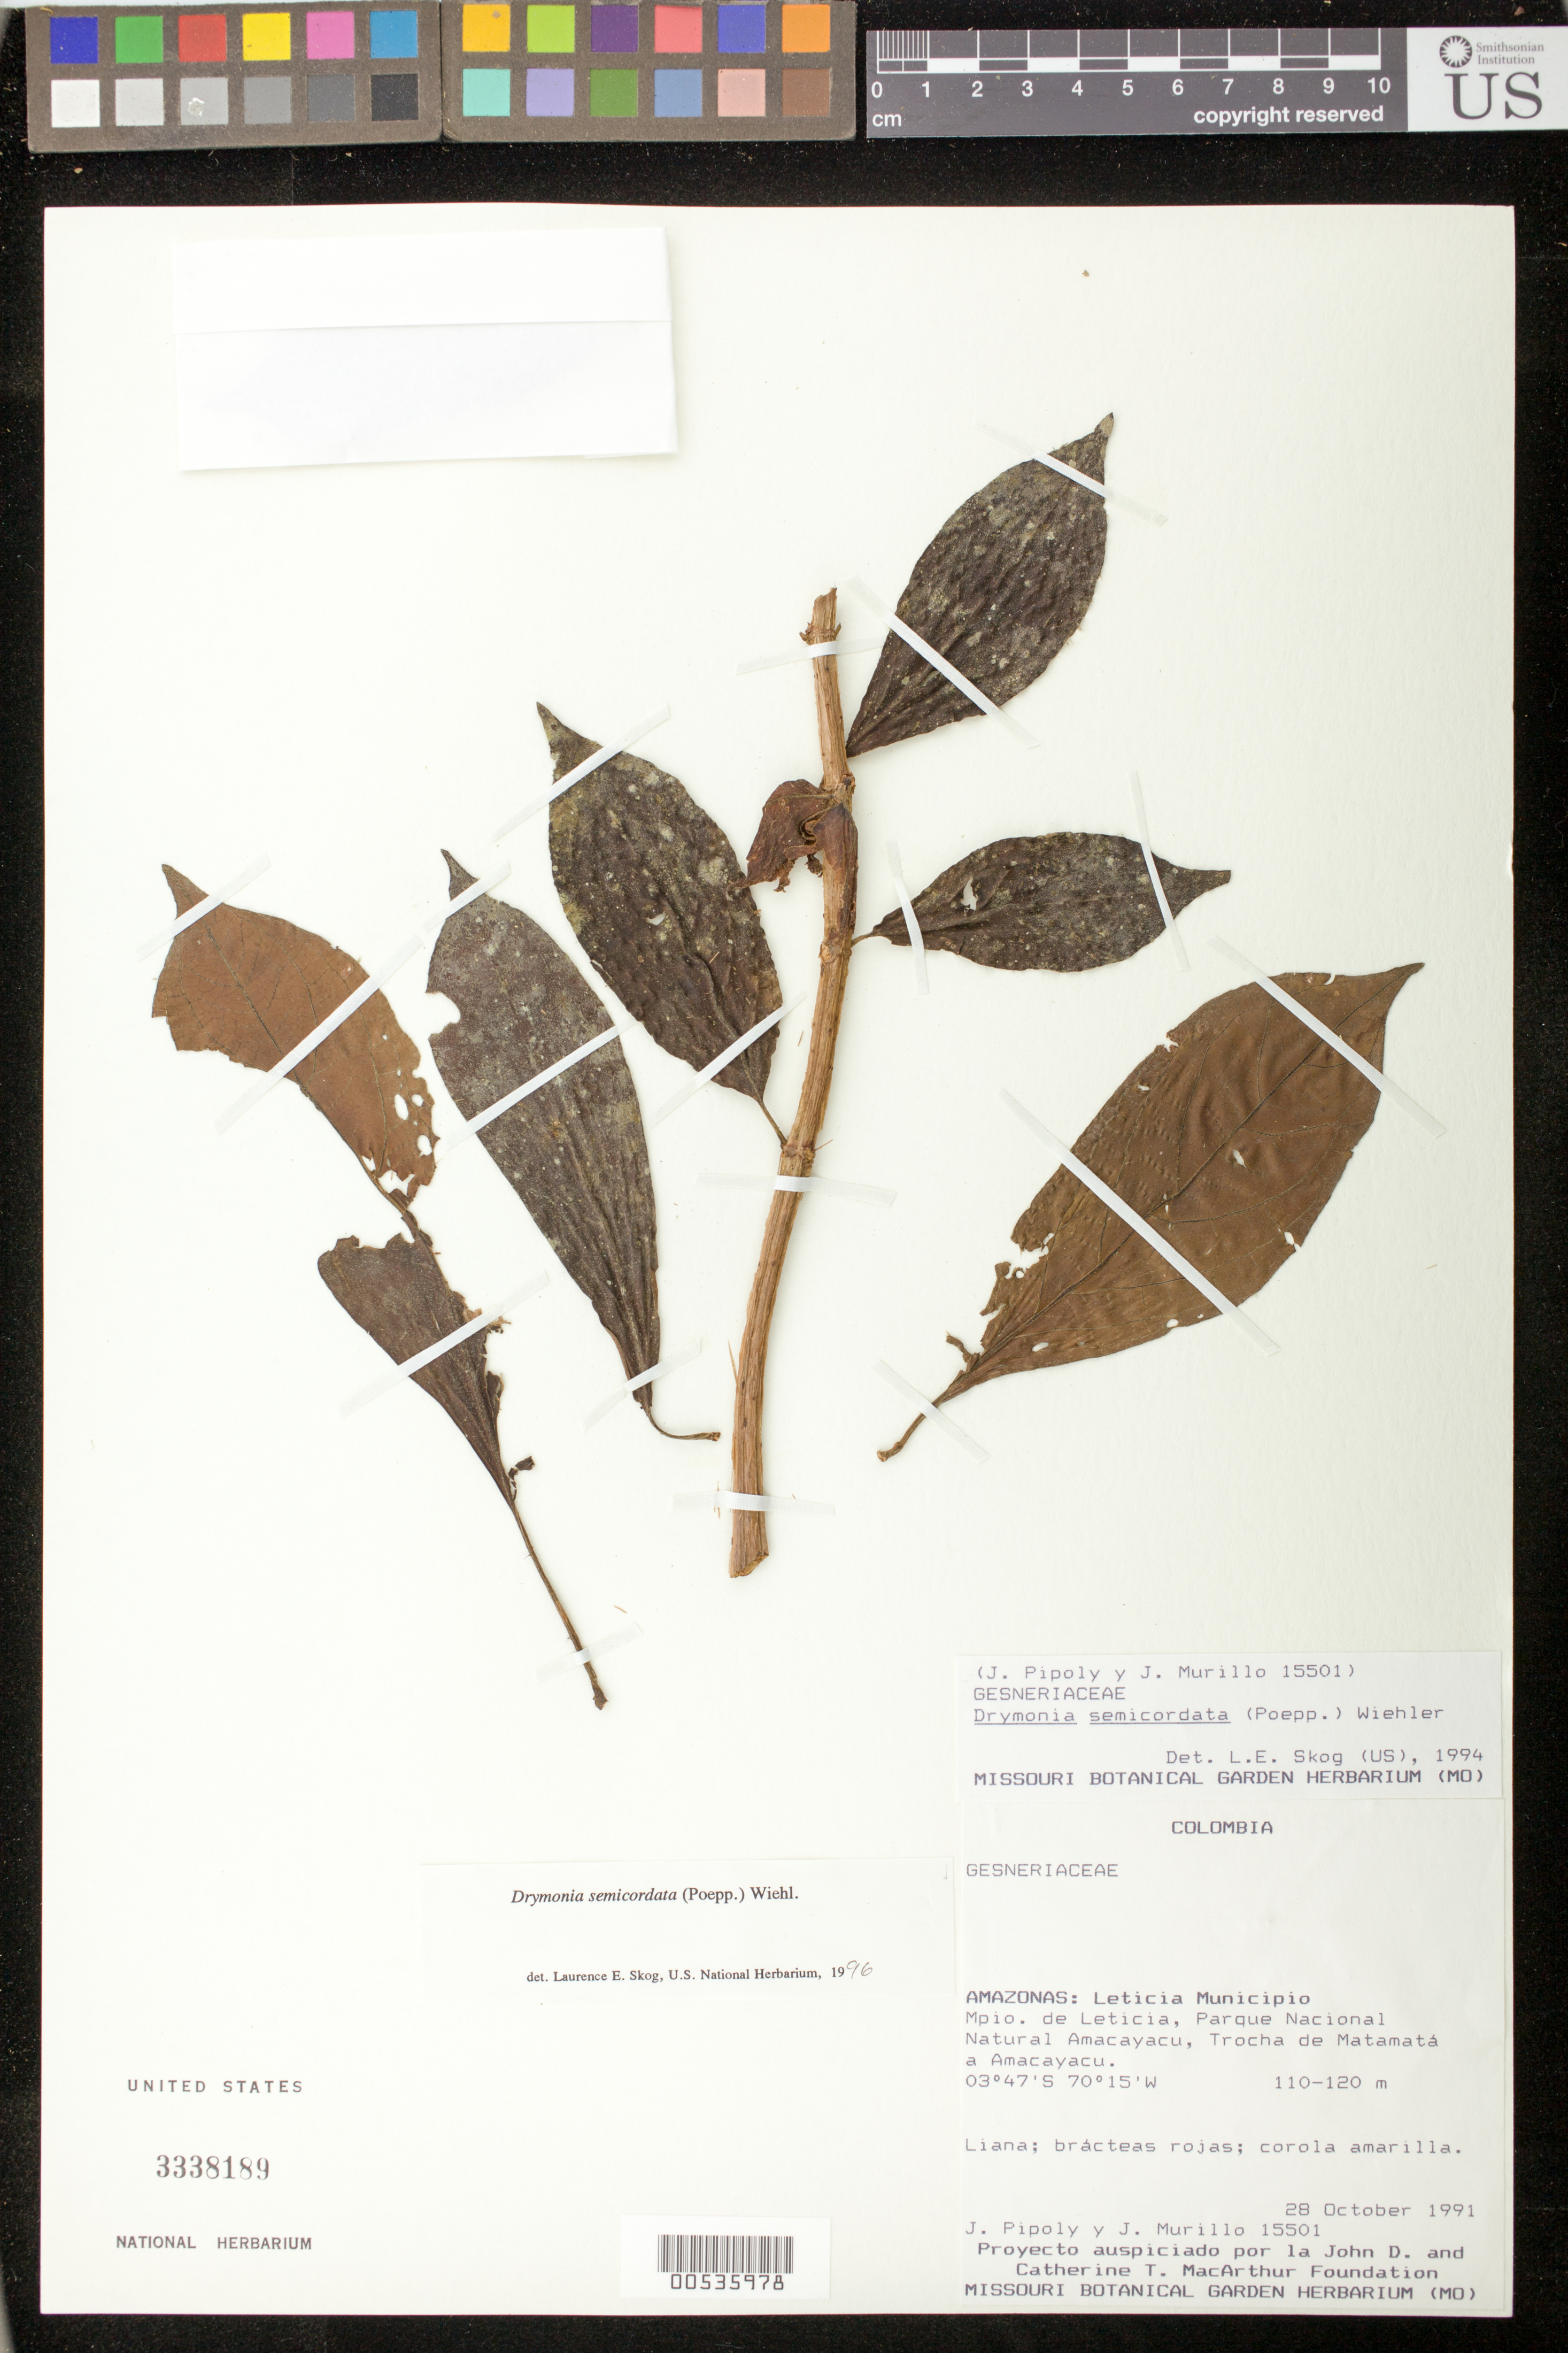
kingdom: Plantae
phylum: Tracheophyta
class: Magnoliopsida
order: Lamiales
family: Gesneriaceae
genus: Drymonia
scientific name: Drymonia semicordata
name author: (Poepp.) Wiehler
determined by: Skog, Laurence E.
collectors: J. J. Pipoly & J. C. Murillo-A.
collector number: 15501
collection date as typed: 28 Oct 1991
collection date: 1991-10-28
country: Colombia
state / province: Amazônas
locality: Mpio. de Leticia, Parque Nacional Natural Amacayacu, Trocha de Matamatá a Amacayacu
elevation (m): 110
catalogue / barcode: US 3338189